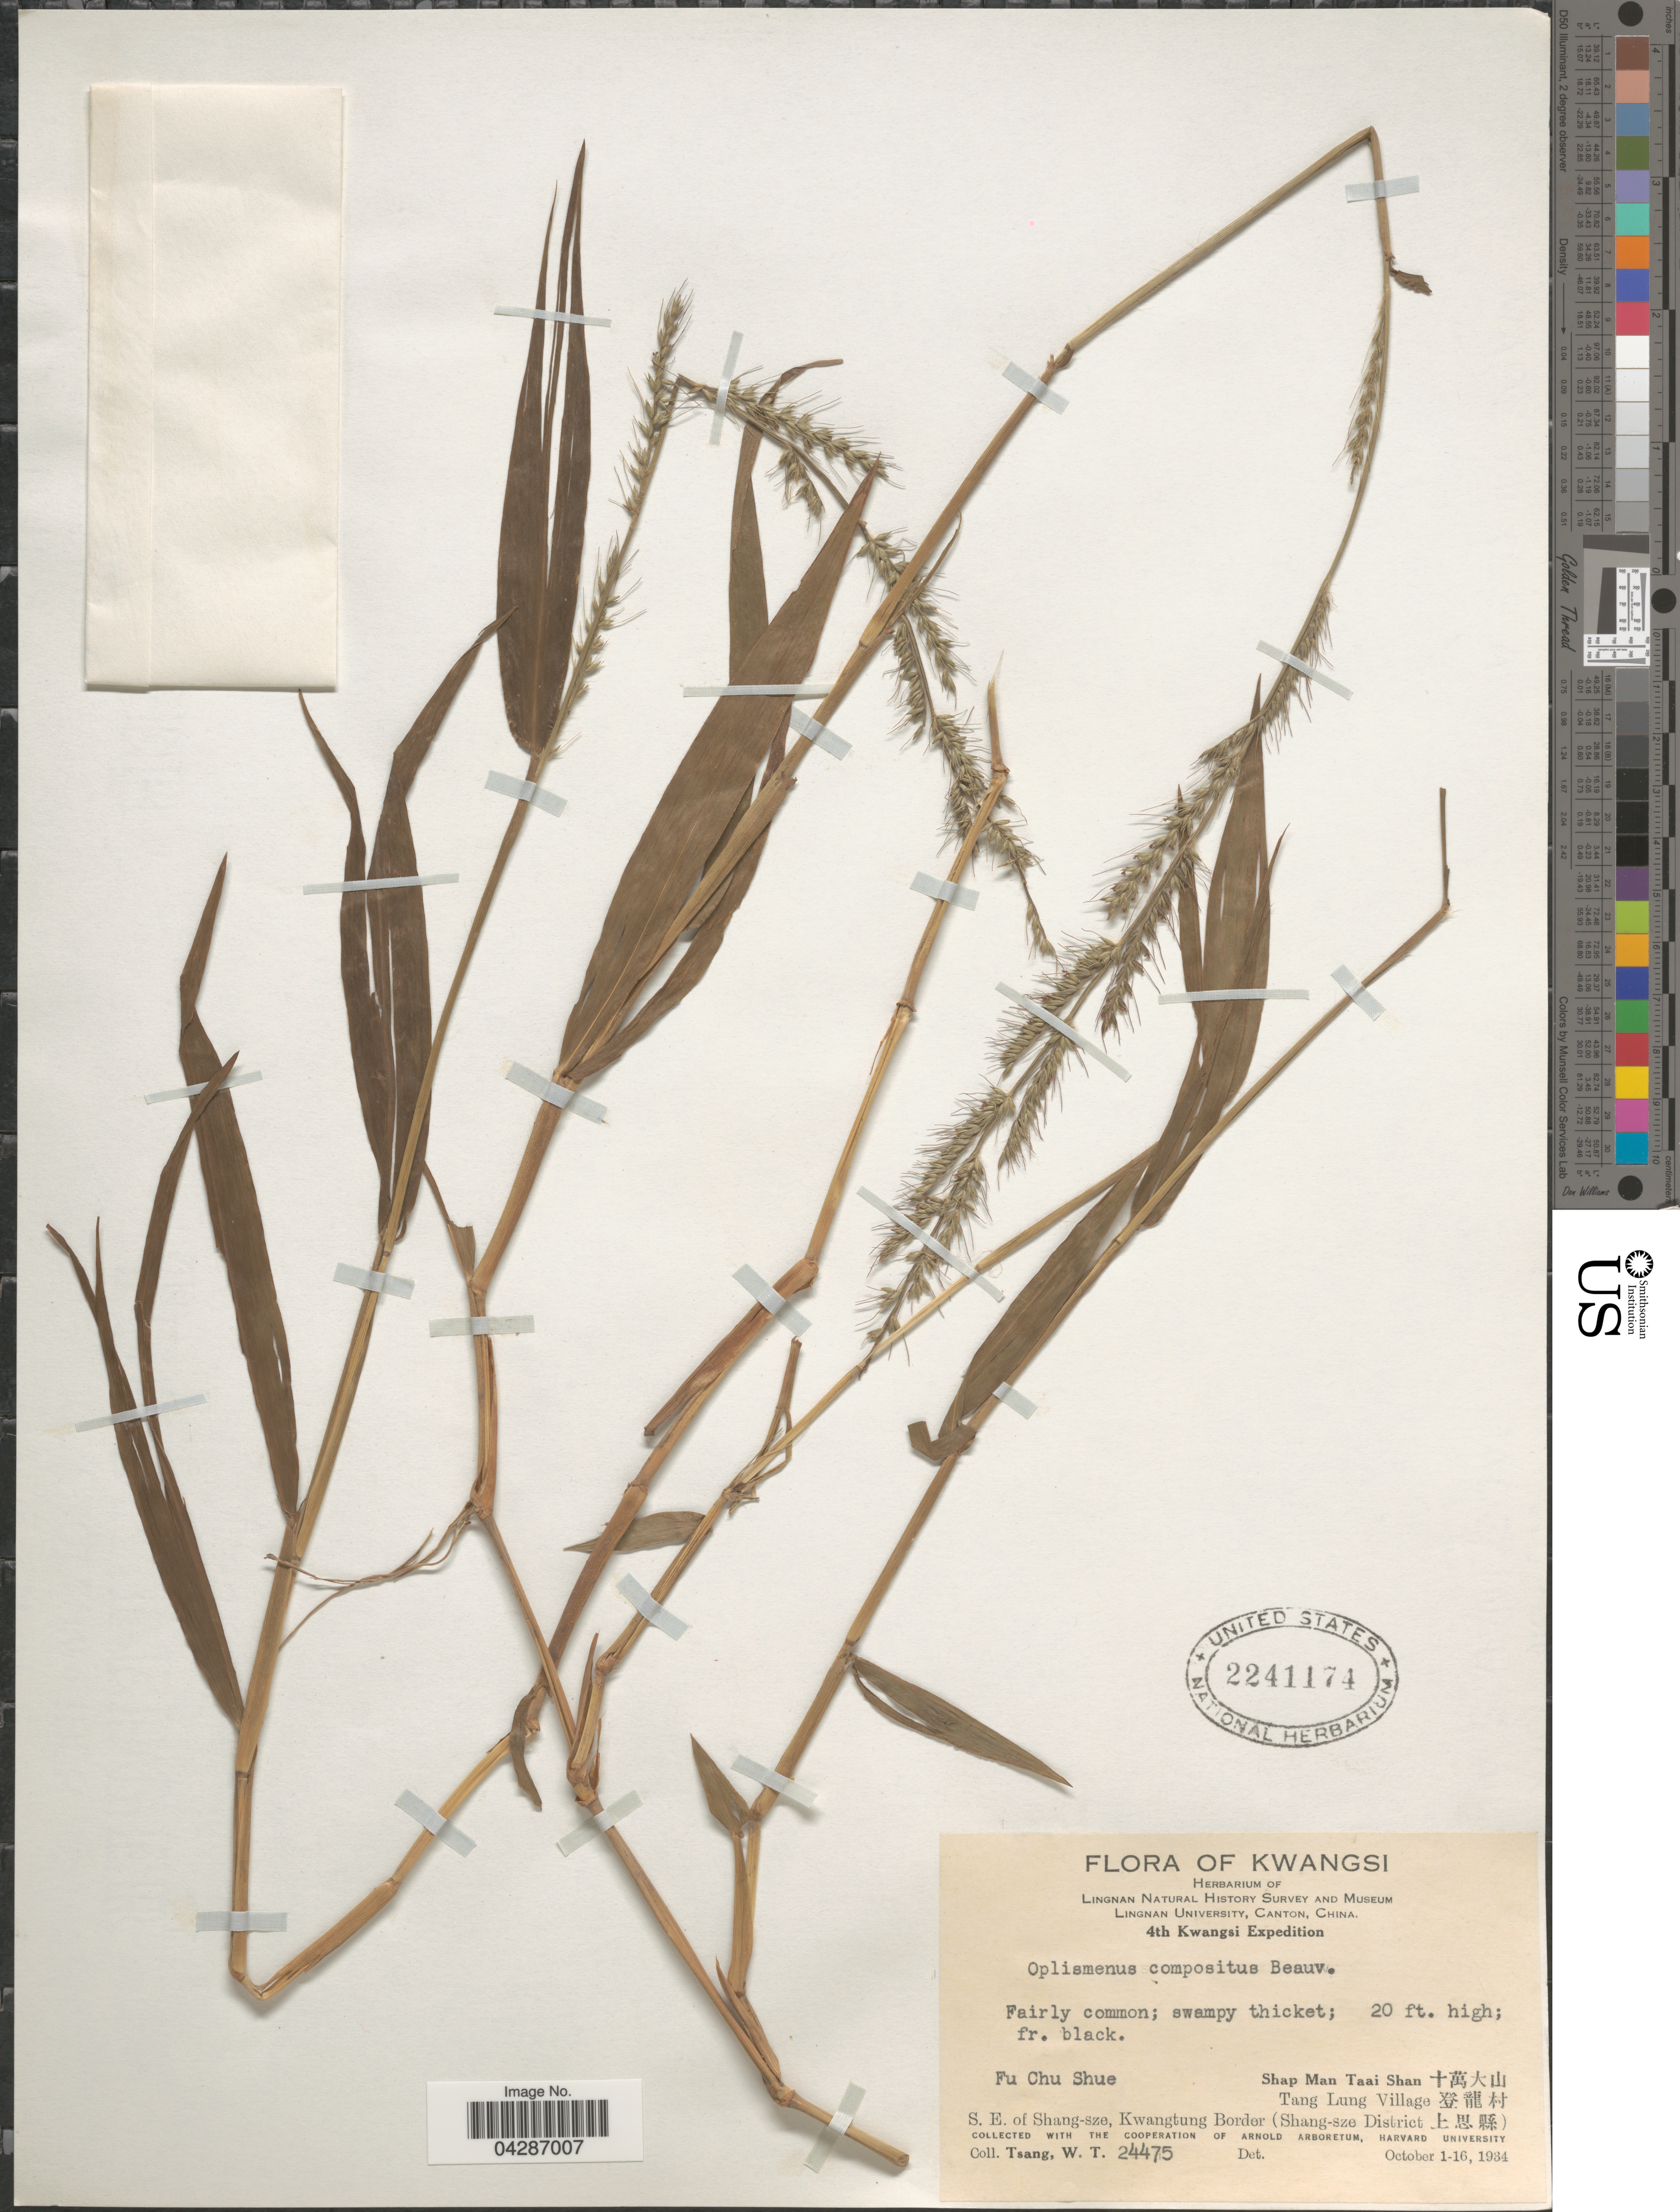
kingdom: Plantae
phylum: Tracheophyta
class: Liliopsida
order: Poales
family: Poaceae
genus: Oplismenus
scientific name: Oplismenus compositus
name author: (L.) P. Beauv.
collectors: W. T. Tsang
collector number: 24475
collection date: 1934-10-01/1934-10-16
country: China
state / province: Guangxi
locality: Kwangsi. Lingnan Natural History Survey. 4th Kwangsi Expedition. Fu Chu Shue. Shap Man Taai Shan X. Tang Lung Village X. S. E. of Shang-sze, Kwangtung Border (Shang-sze District X).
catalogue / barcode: US 2241174